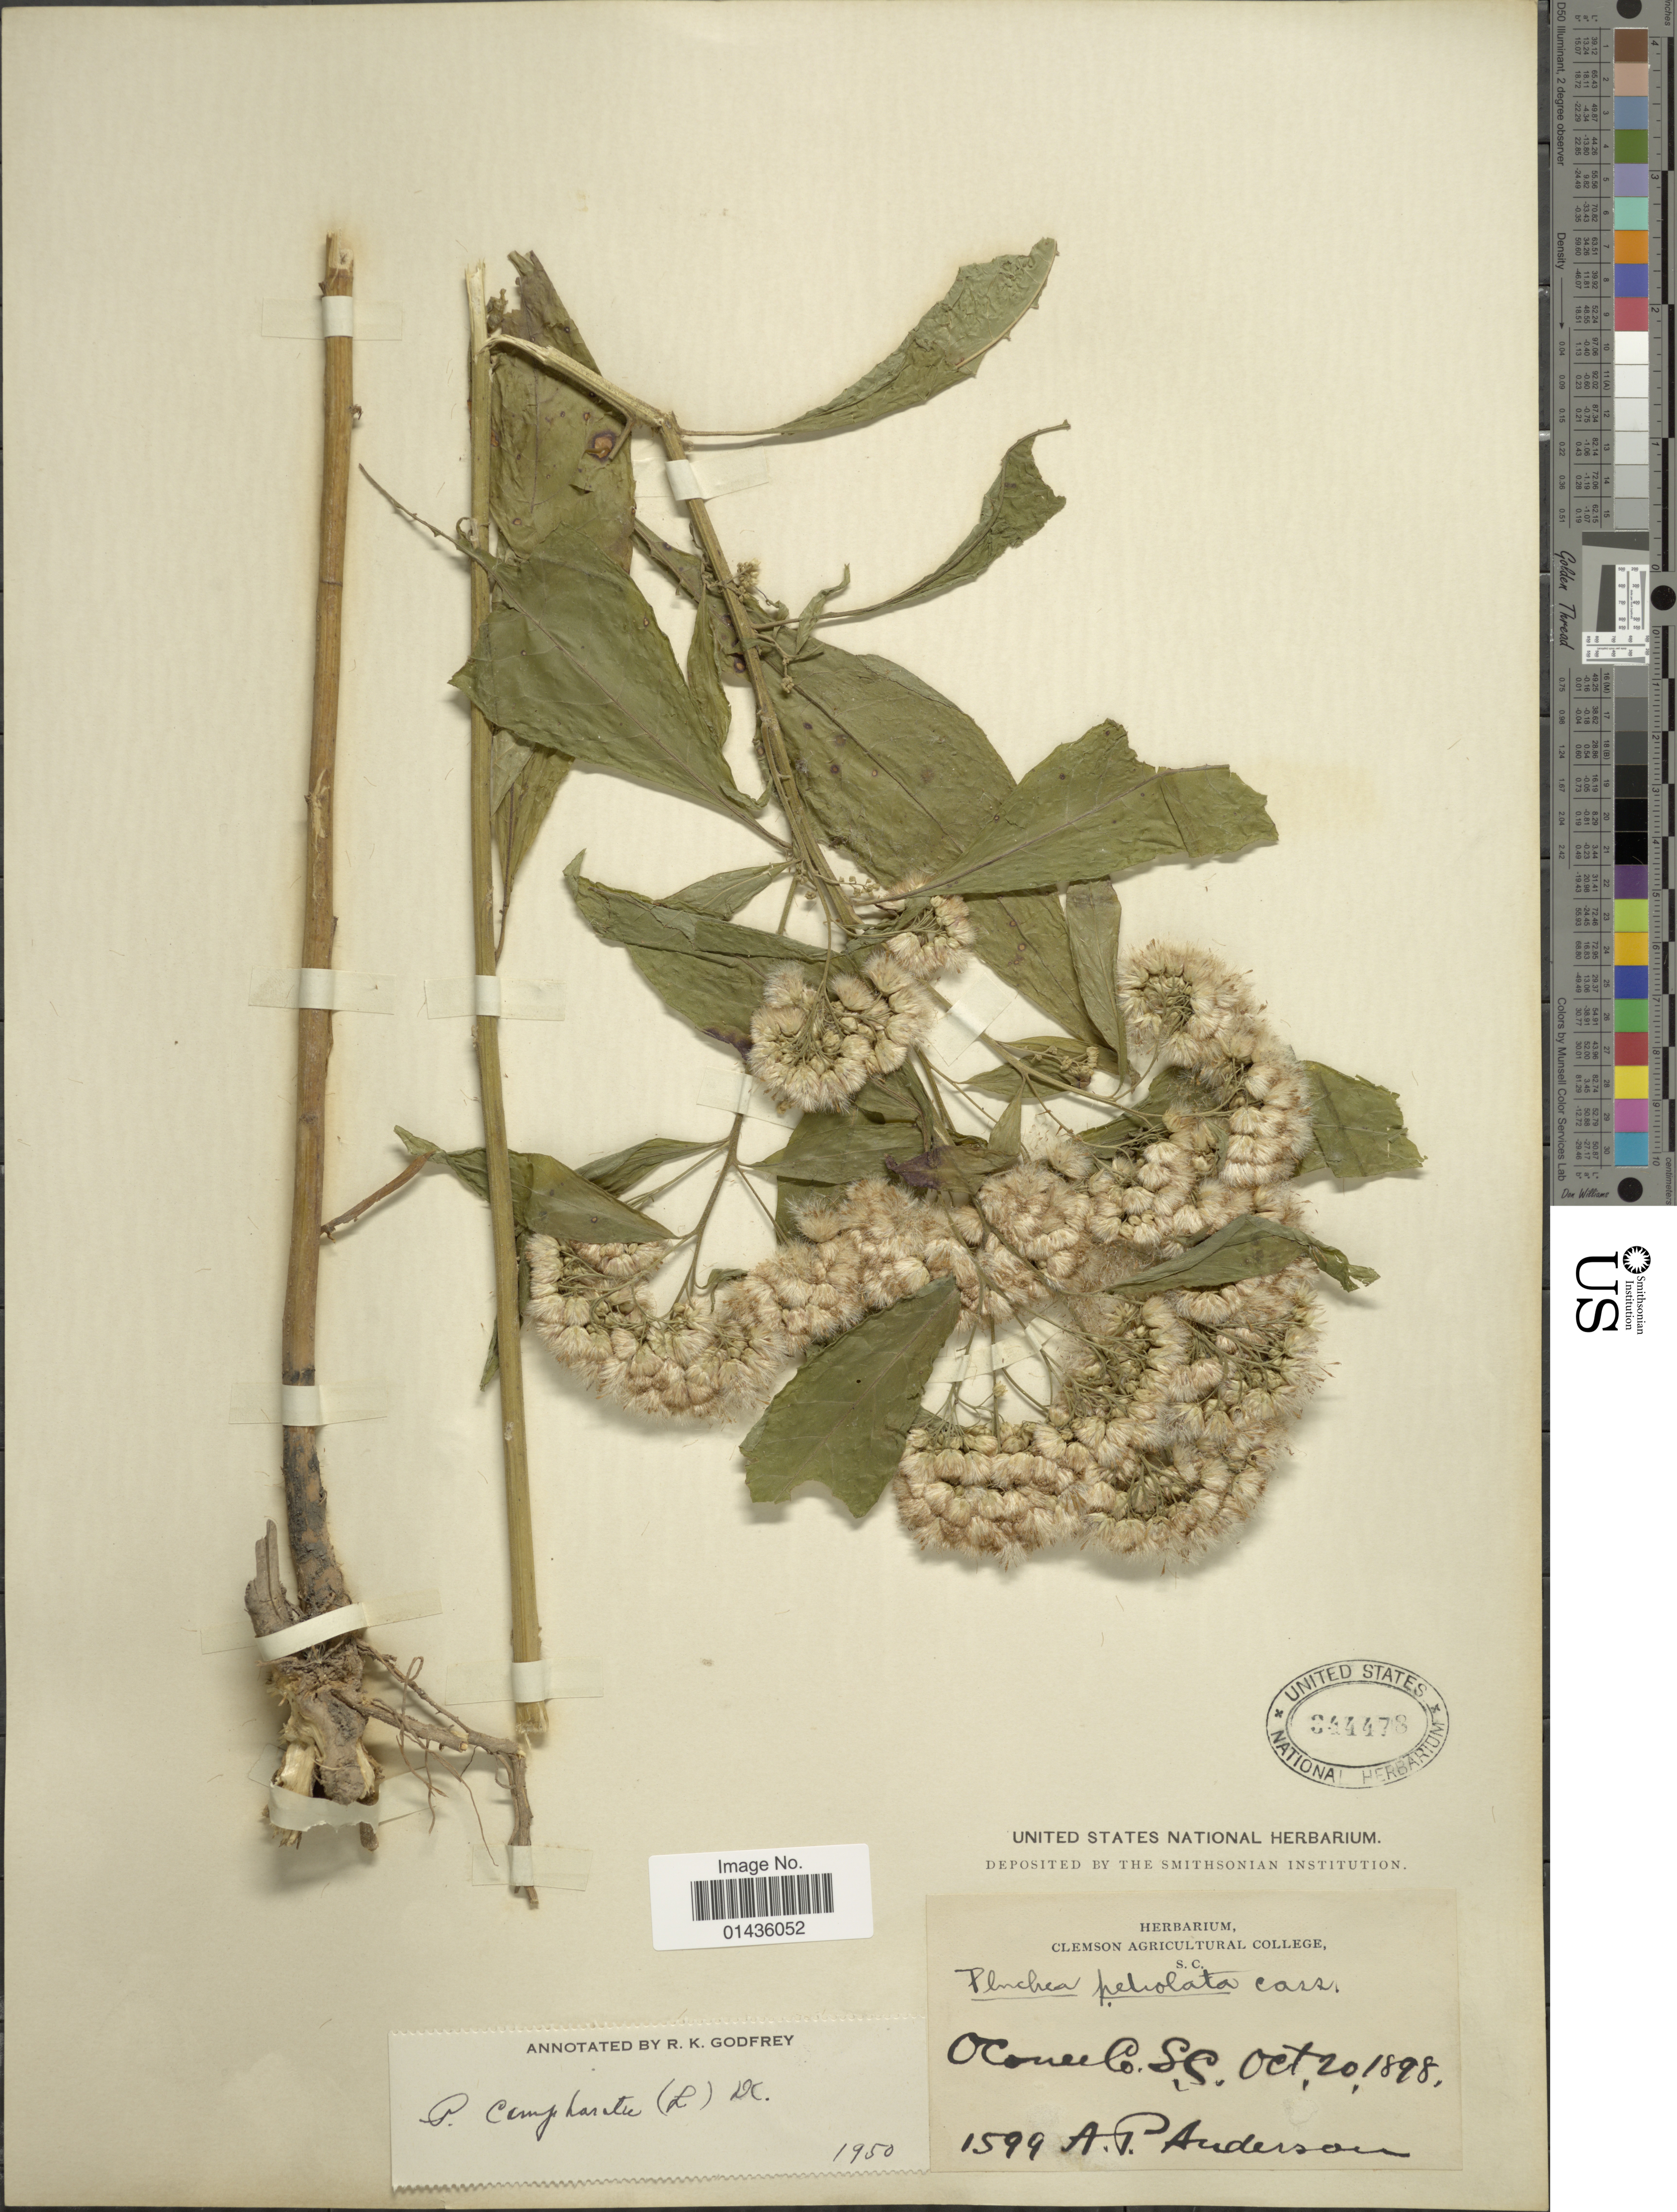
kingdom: Plantae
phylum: Tracheophyta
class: Magnoliopsida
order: Asterales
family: Asteraceae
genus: Pluchea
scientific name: Pluchea camphorata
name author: (L.) DC.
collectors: A. P. Anderson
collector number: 1599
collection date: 1898-10-20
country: United States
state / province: South Carolina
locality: Oconee Co., S.C.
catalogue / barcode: US 344478